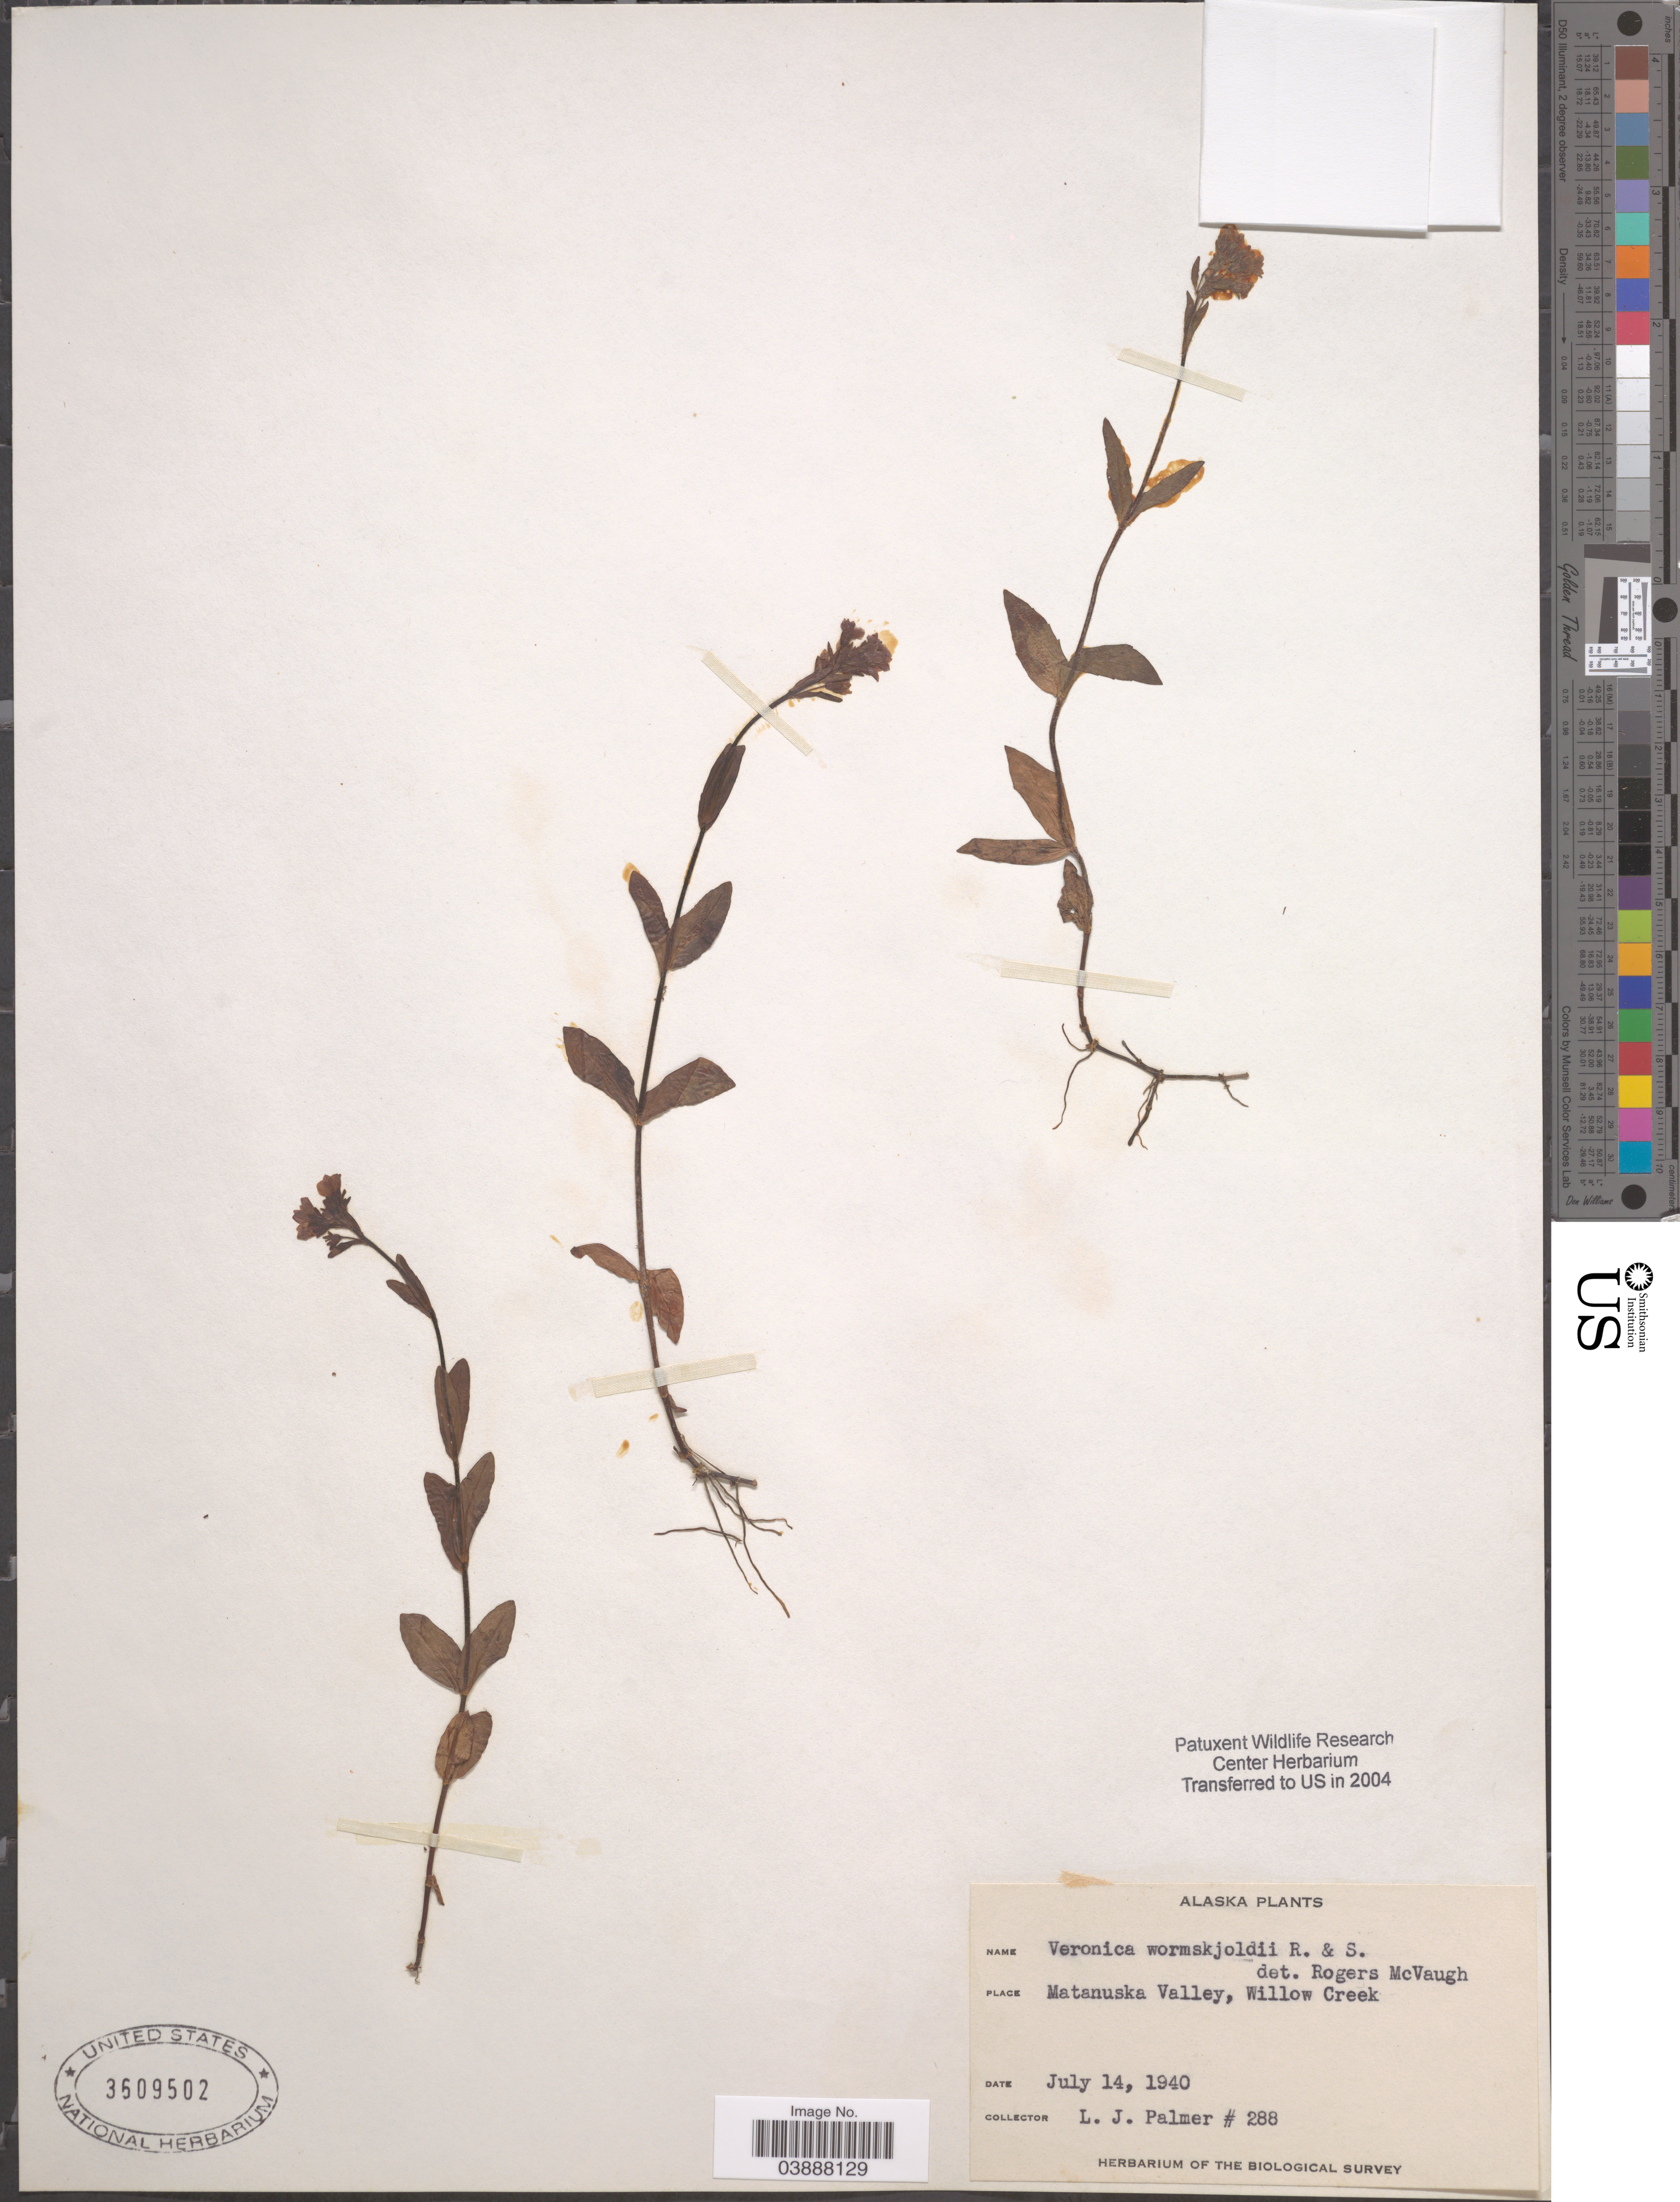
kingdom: Plantae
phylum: Tracheophyta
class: Magnoliopsida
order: Lamiales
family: Plantaginaceae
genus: Veronica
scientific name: Veronica wormskjoldii subsp. wormskjoldii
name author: Roem. & Schult.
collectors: L. J. Palmer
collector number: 288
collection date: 1940-07-14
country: United States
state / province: Alaska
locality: Matanuska Valley, Willow Creek.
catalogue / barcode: US 3609502